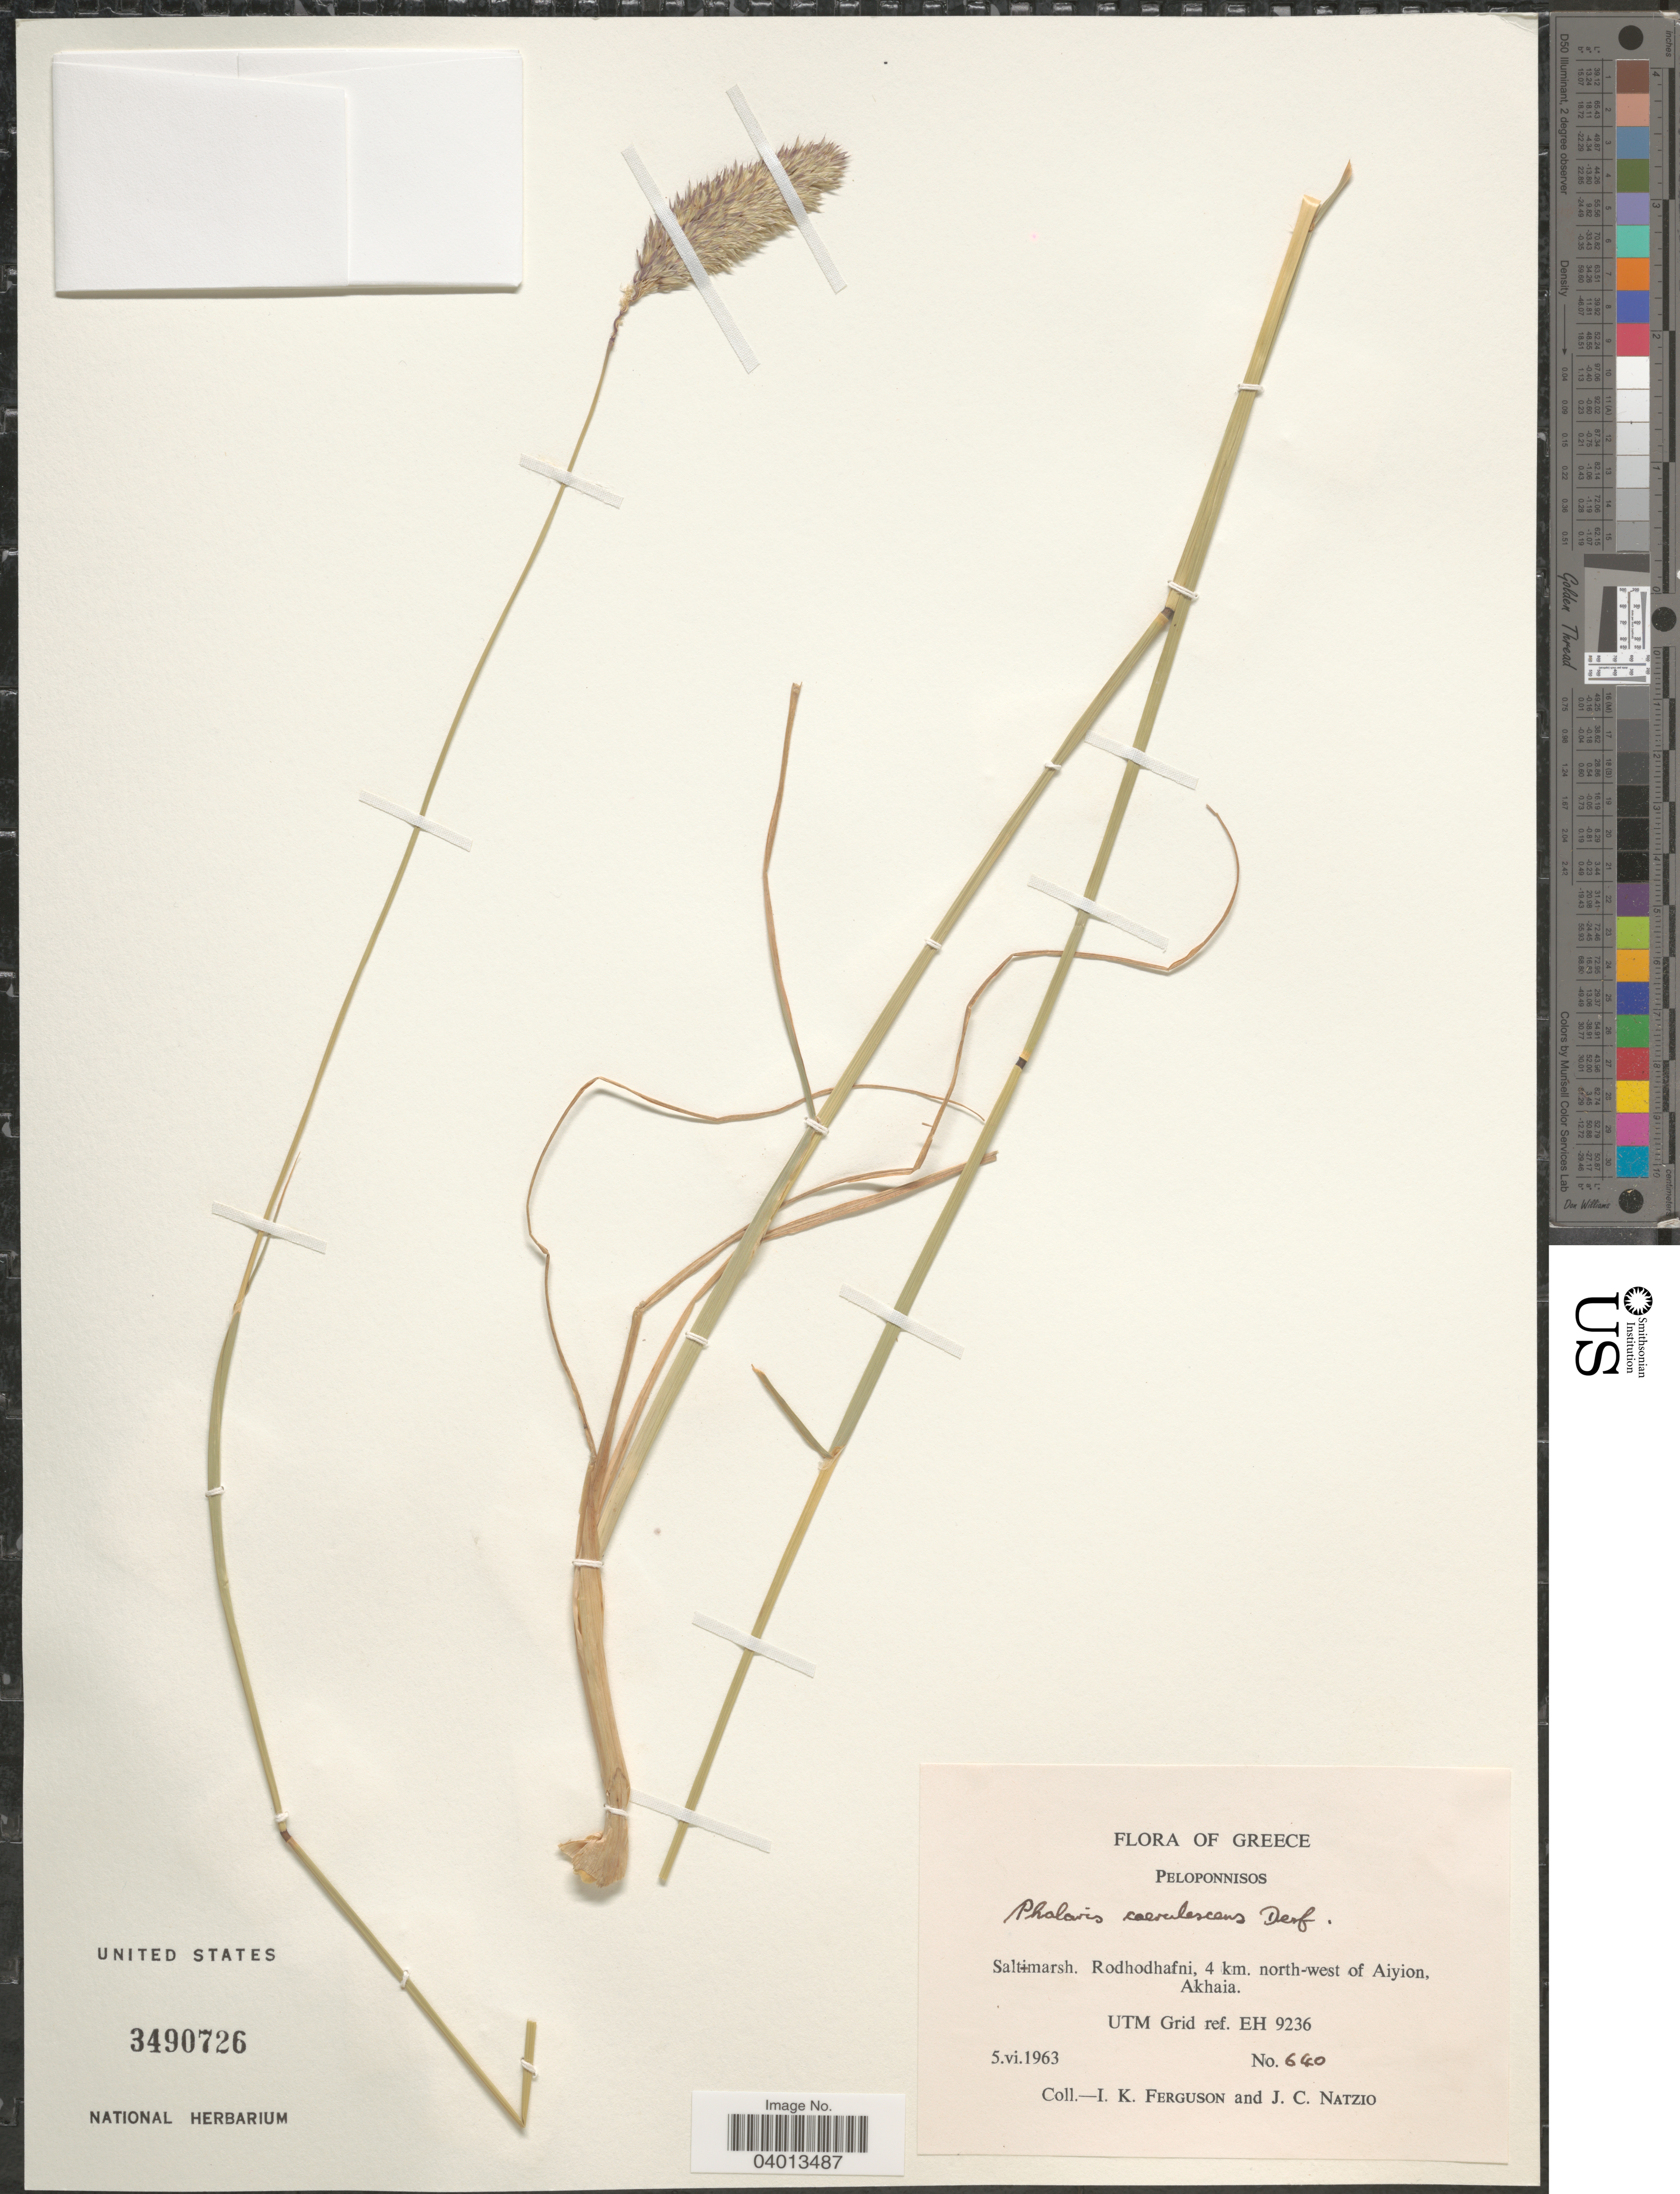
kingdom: Plantae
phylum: Tracheophyta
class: Liliopsida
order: Poales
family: Poaceae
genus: Phalaris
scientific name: Phalaris coerulescens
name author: Desf.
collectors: I. K. Ferguson & J. Natzio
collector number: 640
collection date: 1963-06-05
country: Greece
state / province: Peloponnese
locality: Peloponnisos. Saltimarsh, Rodhodhafni, 4 km. north-west of Aiyion, Akhaia. UTM Grid ref. EH 9236.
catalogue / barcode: US 3490726